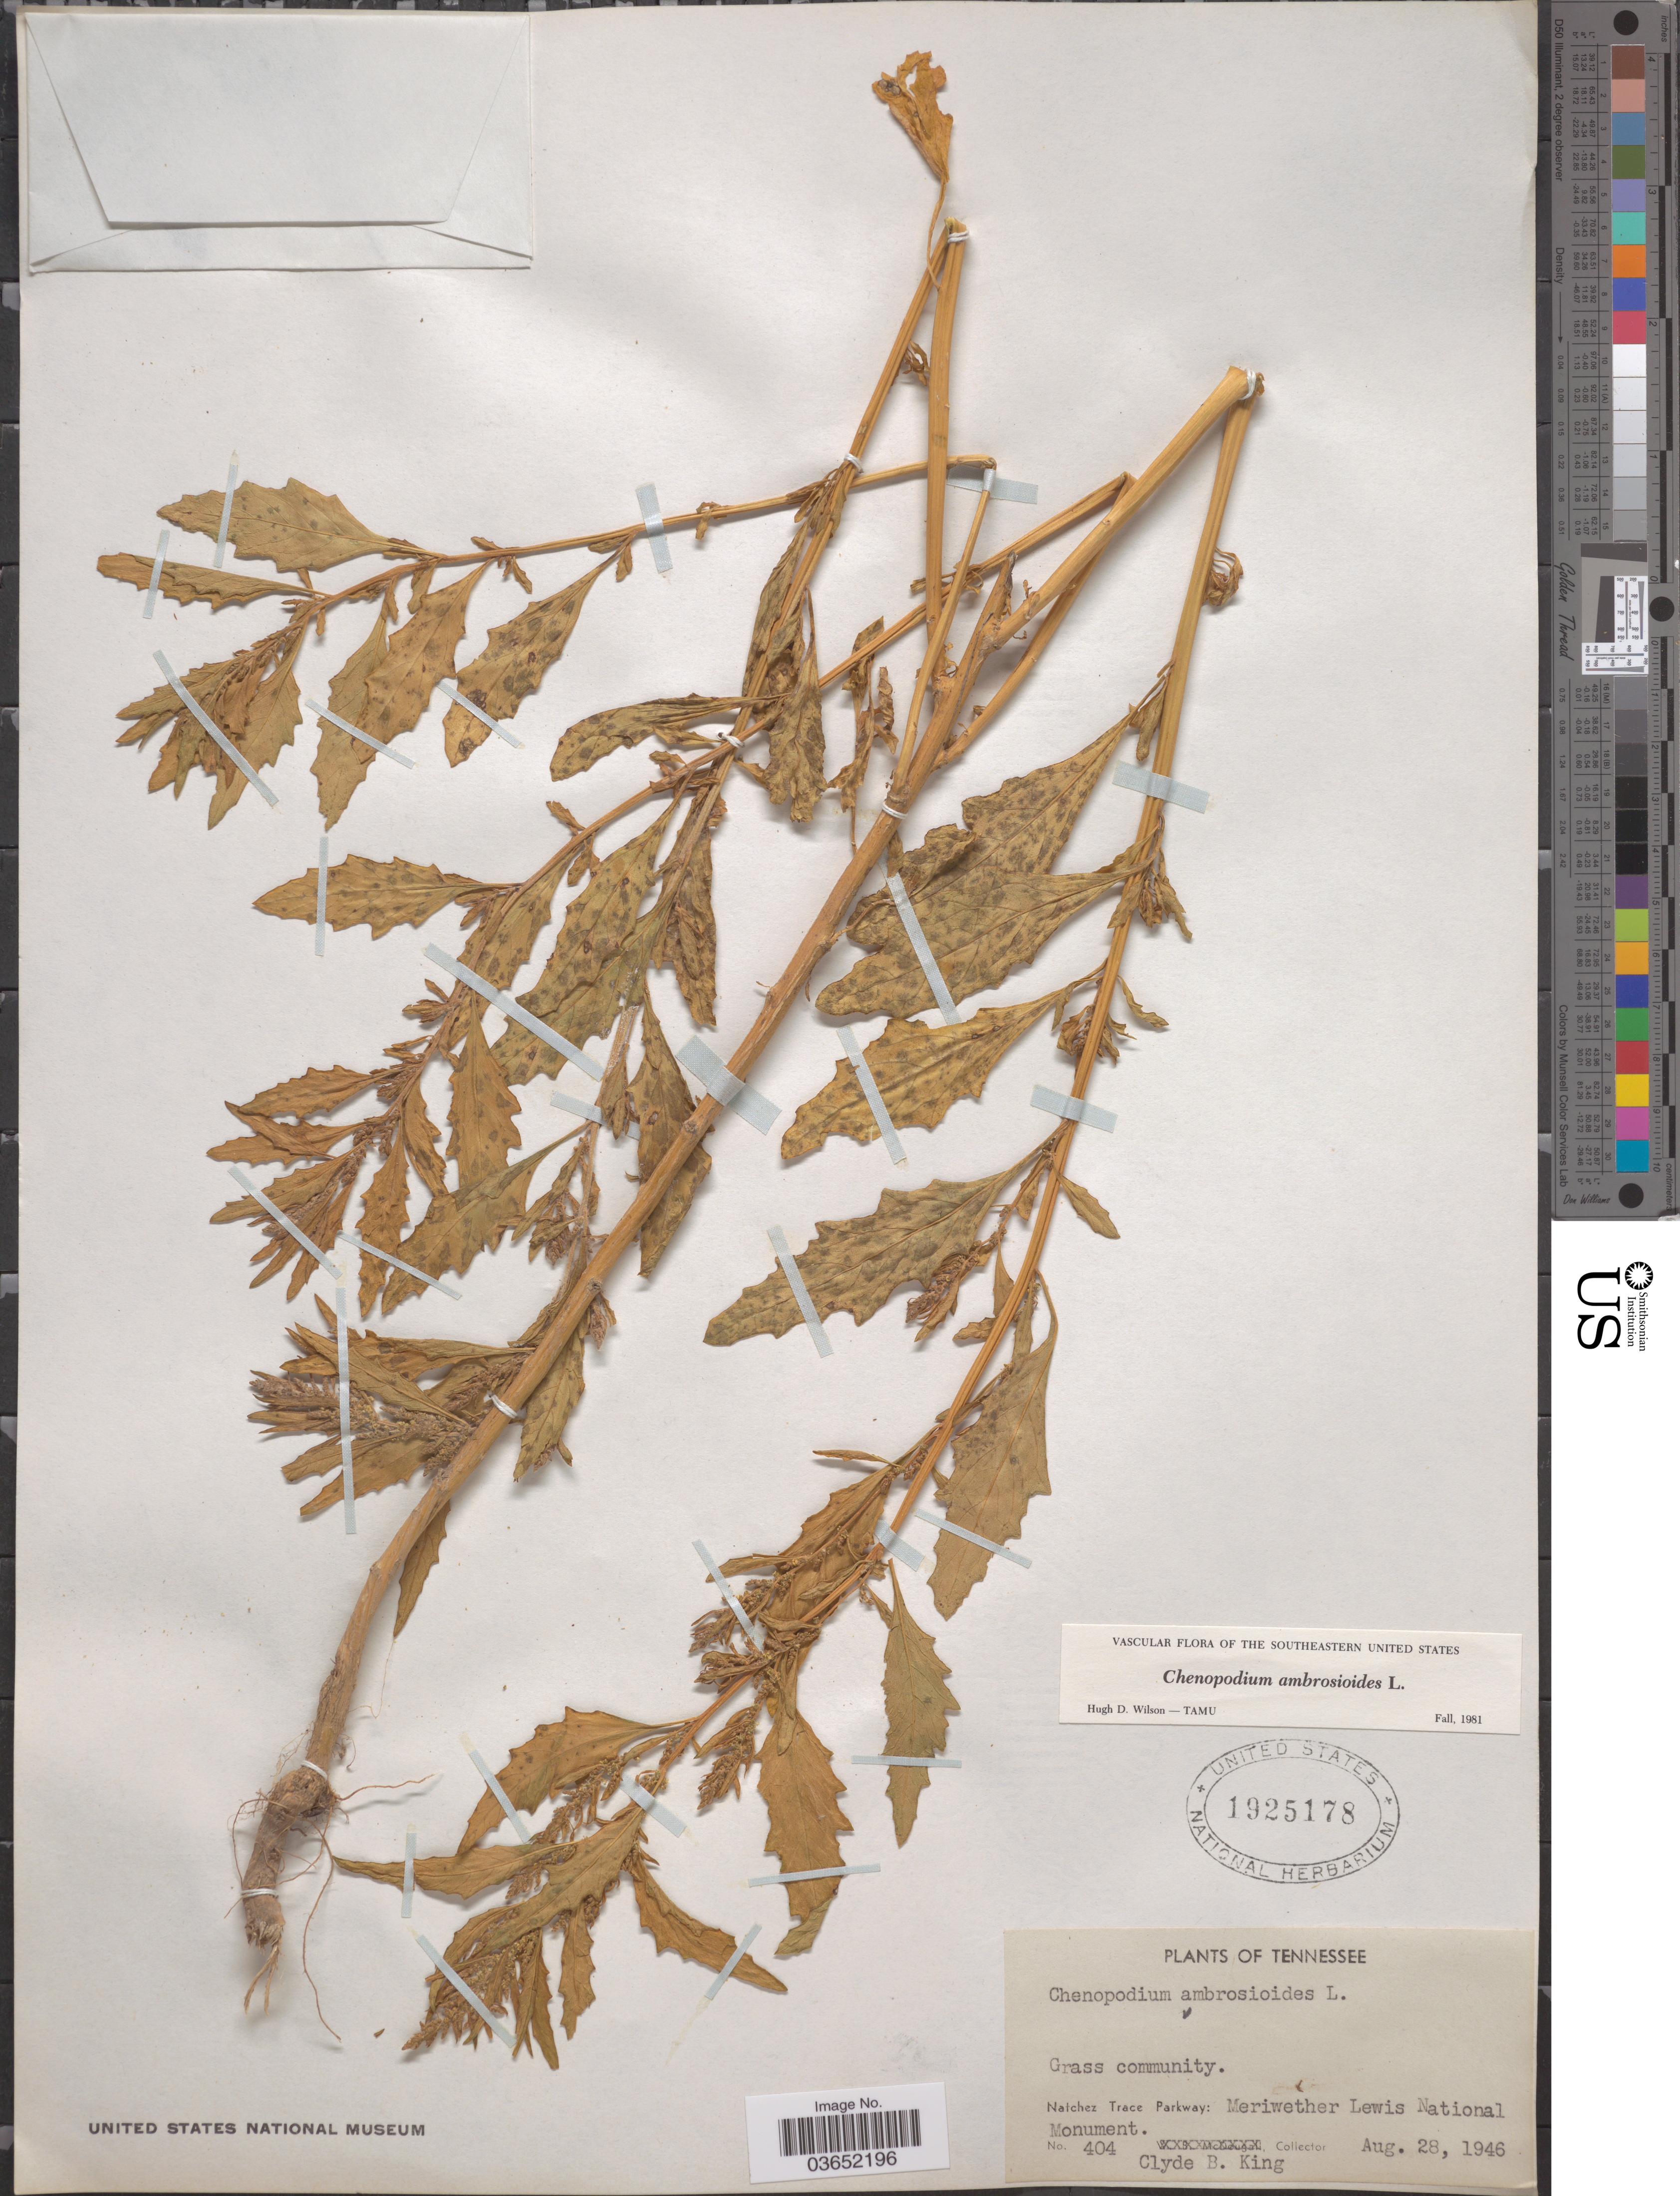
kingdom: Plantae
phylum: Tracheophyta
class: Magnoliopsida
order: Caryophyllales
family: Amaranthaceae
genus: Chenopodium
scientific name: Chenopodium ambrosioides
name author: L.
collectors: C. King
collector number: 404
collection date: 1946-08-28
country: United States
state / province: Tennessee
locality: Natchez Trace Parkway: Meriwether Lewis National Monument.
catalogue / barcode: US 1925178